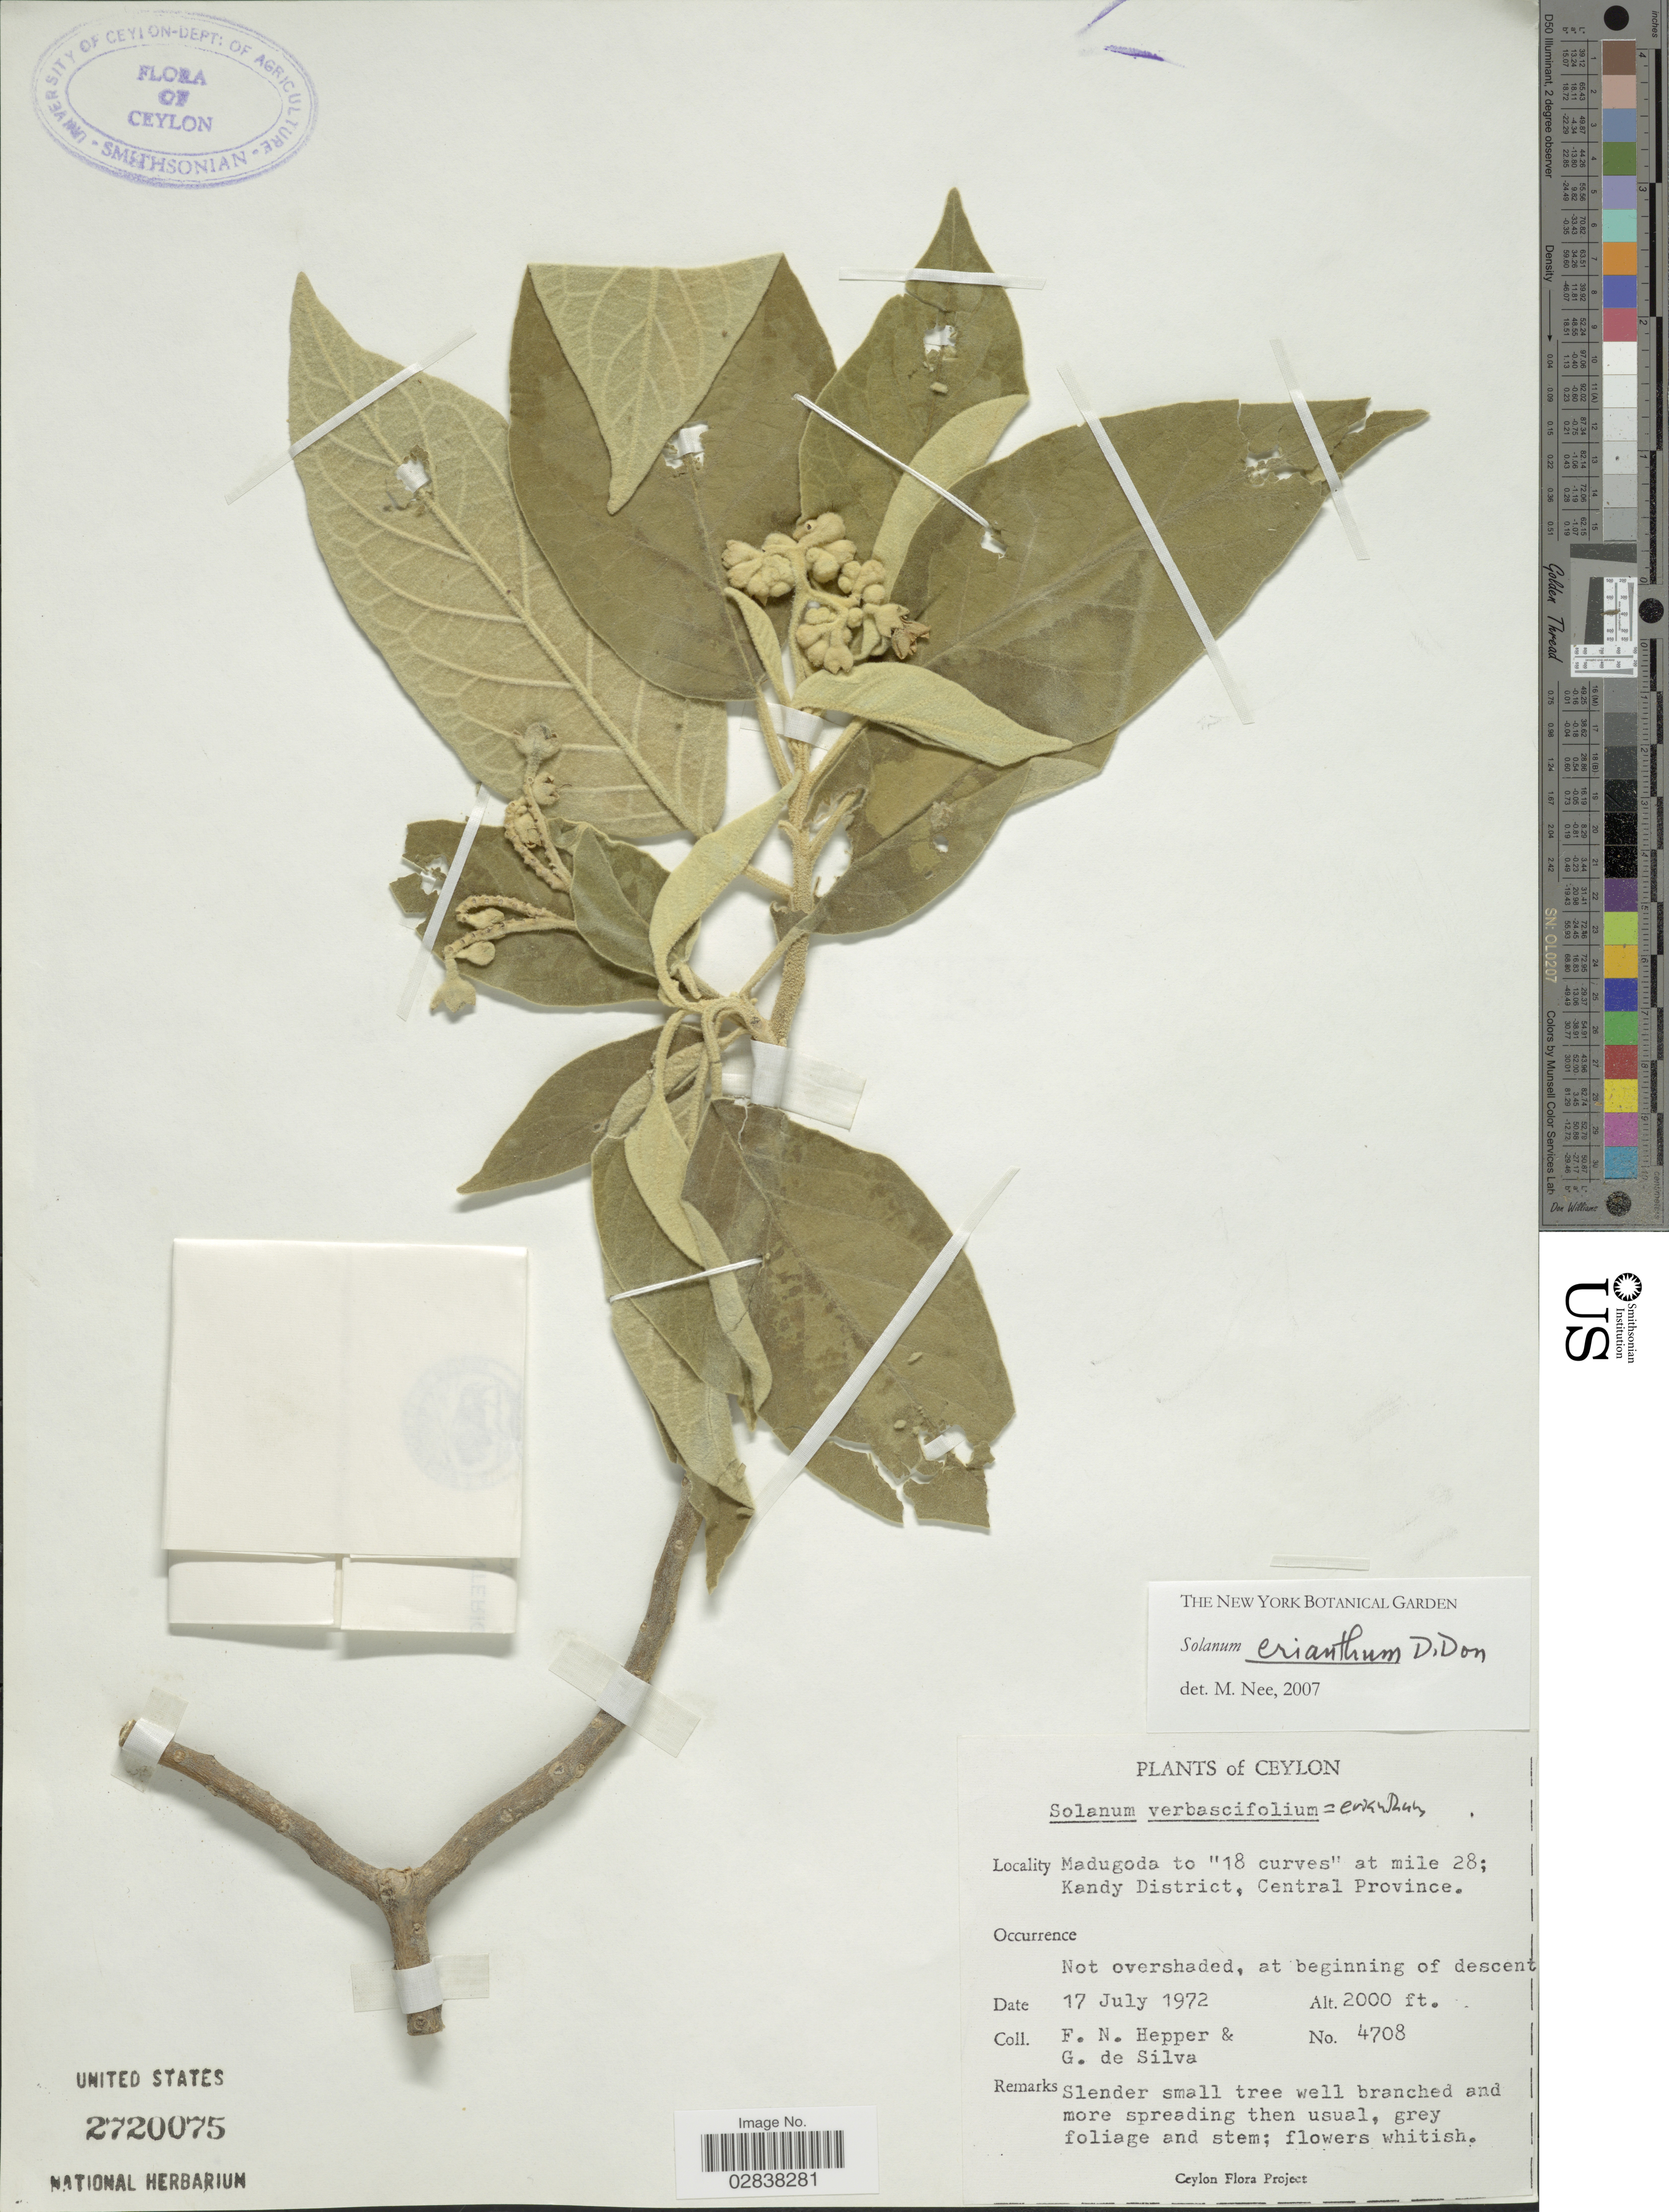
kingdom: Plantae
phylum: Tracheophyta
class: Magnoliopsida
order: Solanales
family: Solanaceae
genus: Solanum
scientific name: Solanum erianthum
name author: D. Don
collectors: F. Hepper & G. De Silva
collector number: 4708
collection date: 1972-07-17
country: Sri Lanka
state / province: Central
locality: Ceylon, Madugoda to 18 curves at mile 28, Kandy District.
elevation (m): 610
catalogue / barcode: US 2720075